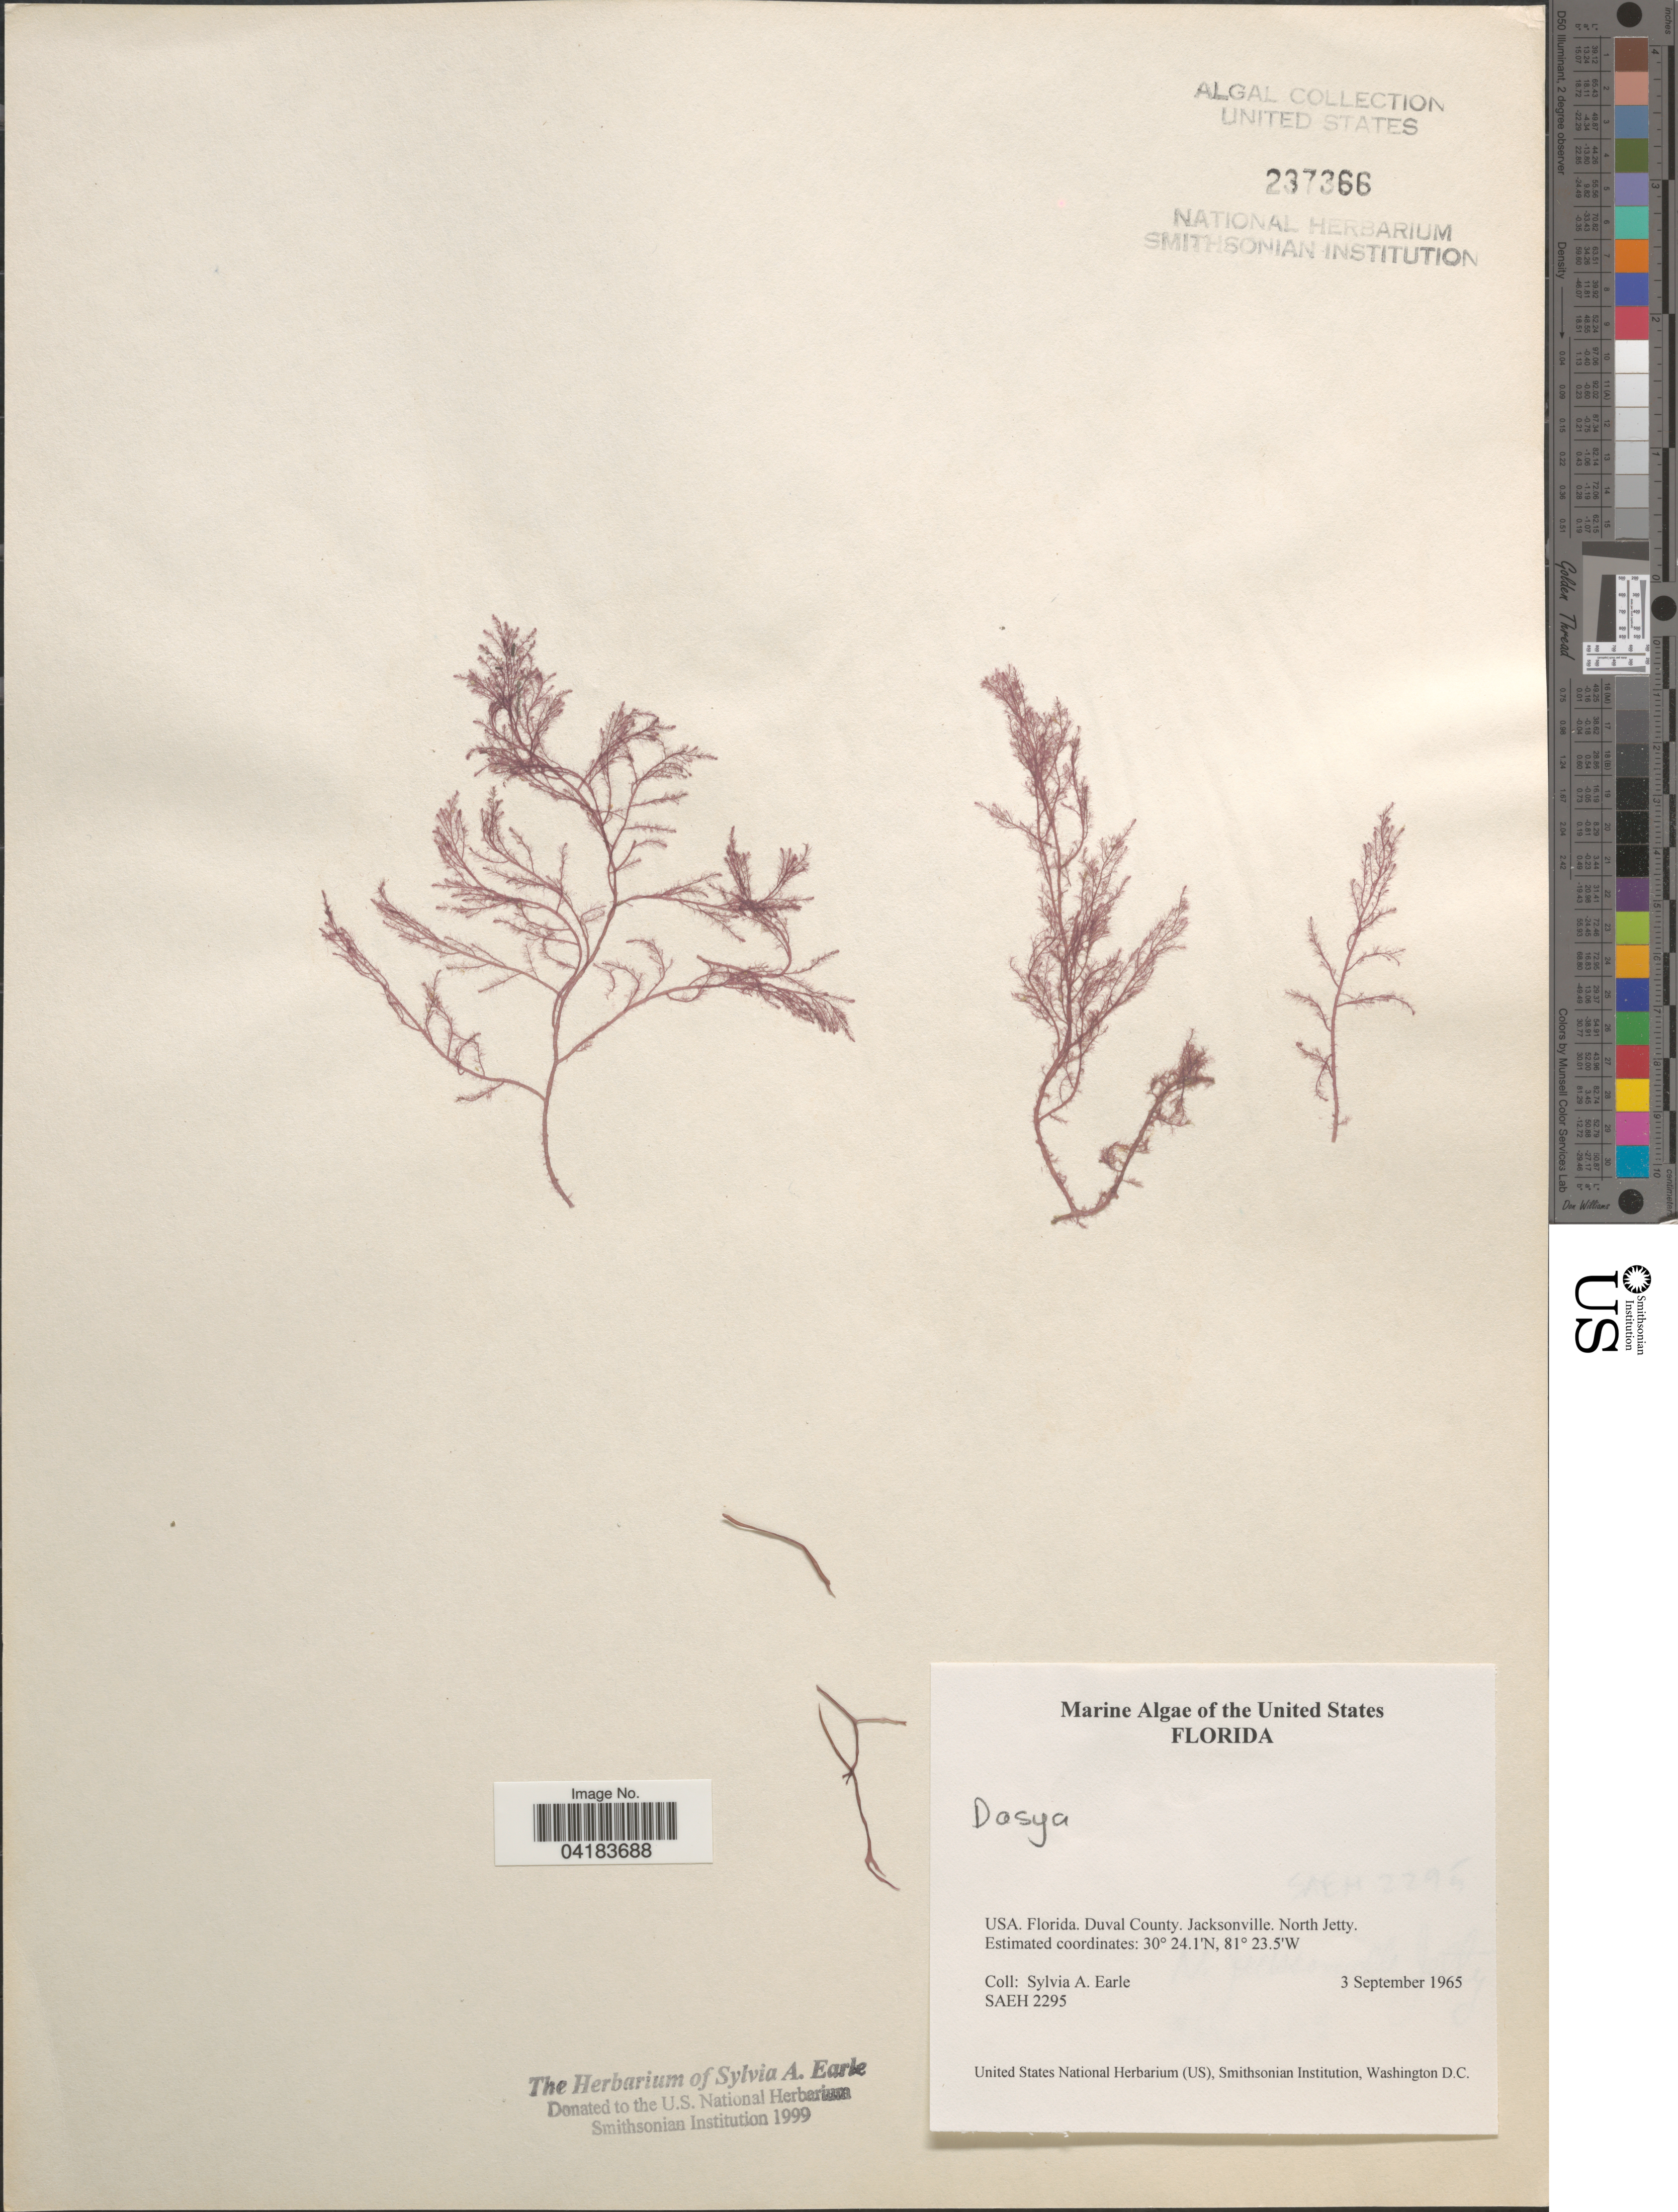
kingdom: Plantae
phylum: Rhodophyta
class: Florideophyceae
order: Ceramiales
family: Dasyaceae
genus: Dasya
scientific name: Dasya sp.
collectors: S. A. Earle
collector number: SAEH2295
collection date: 1965-09-03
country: United States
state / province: Florida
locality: Duval County. Jacksonville. North Jetty.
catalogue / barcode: US 237366